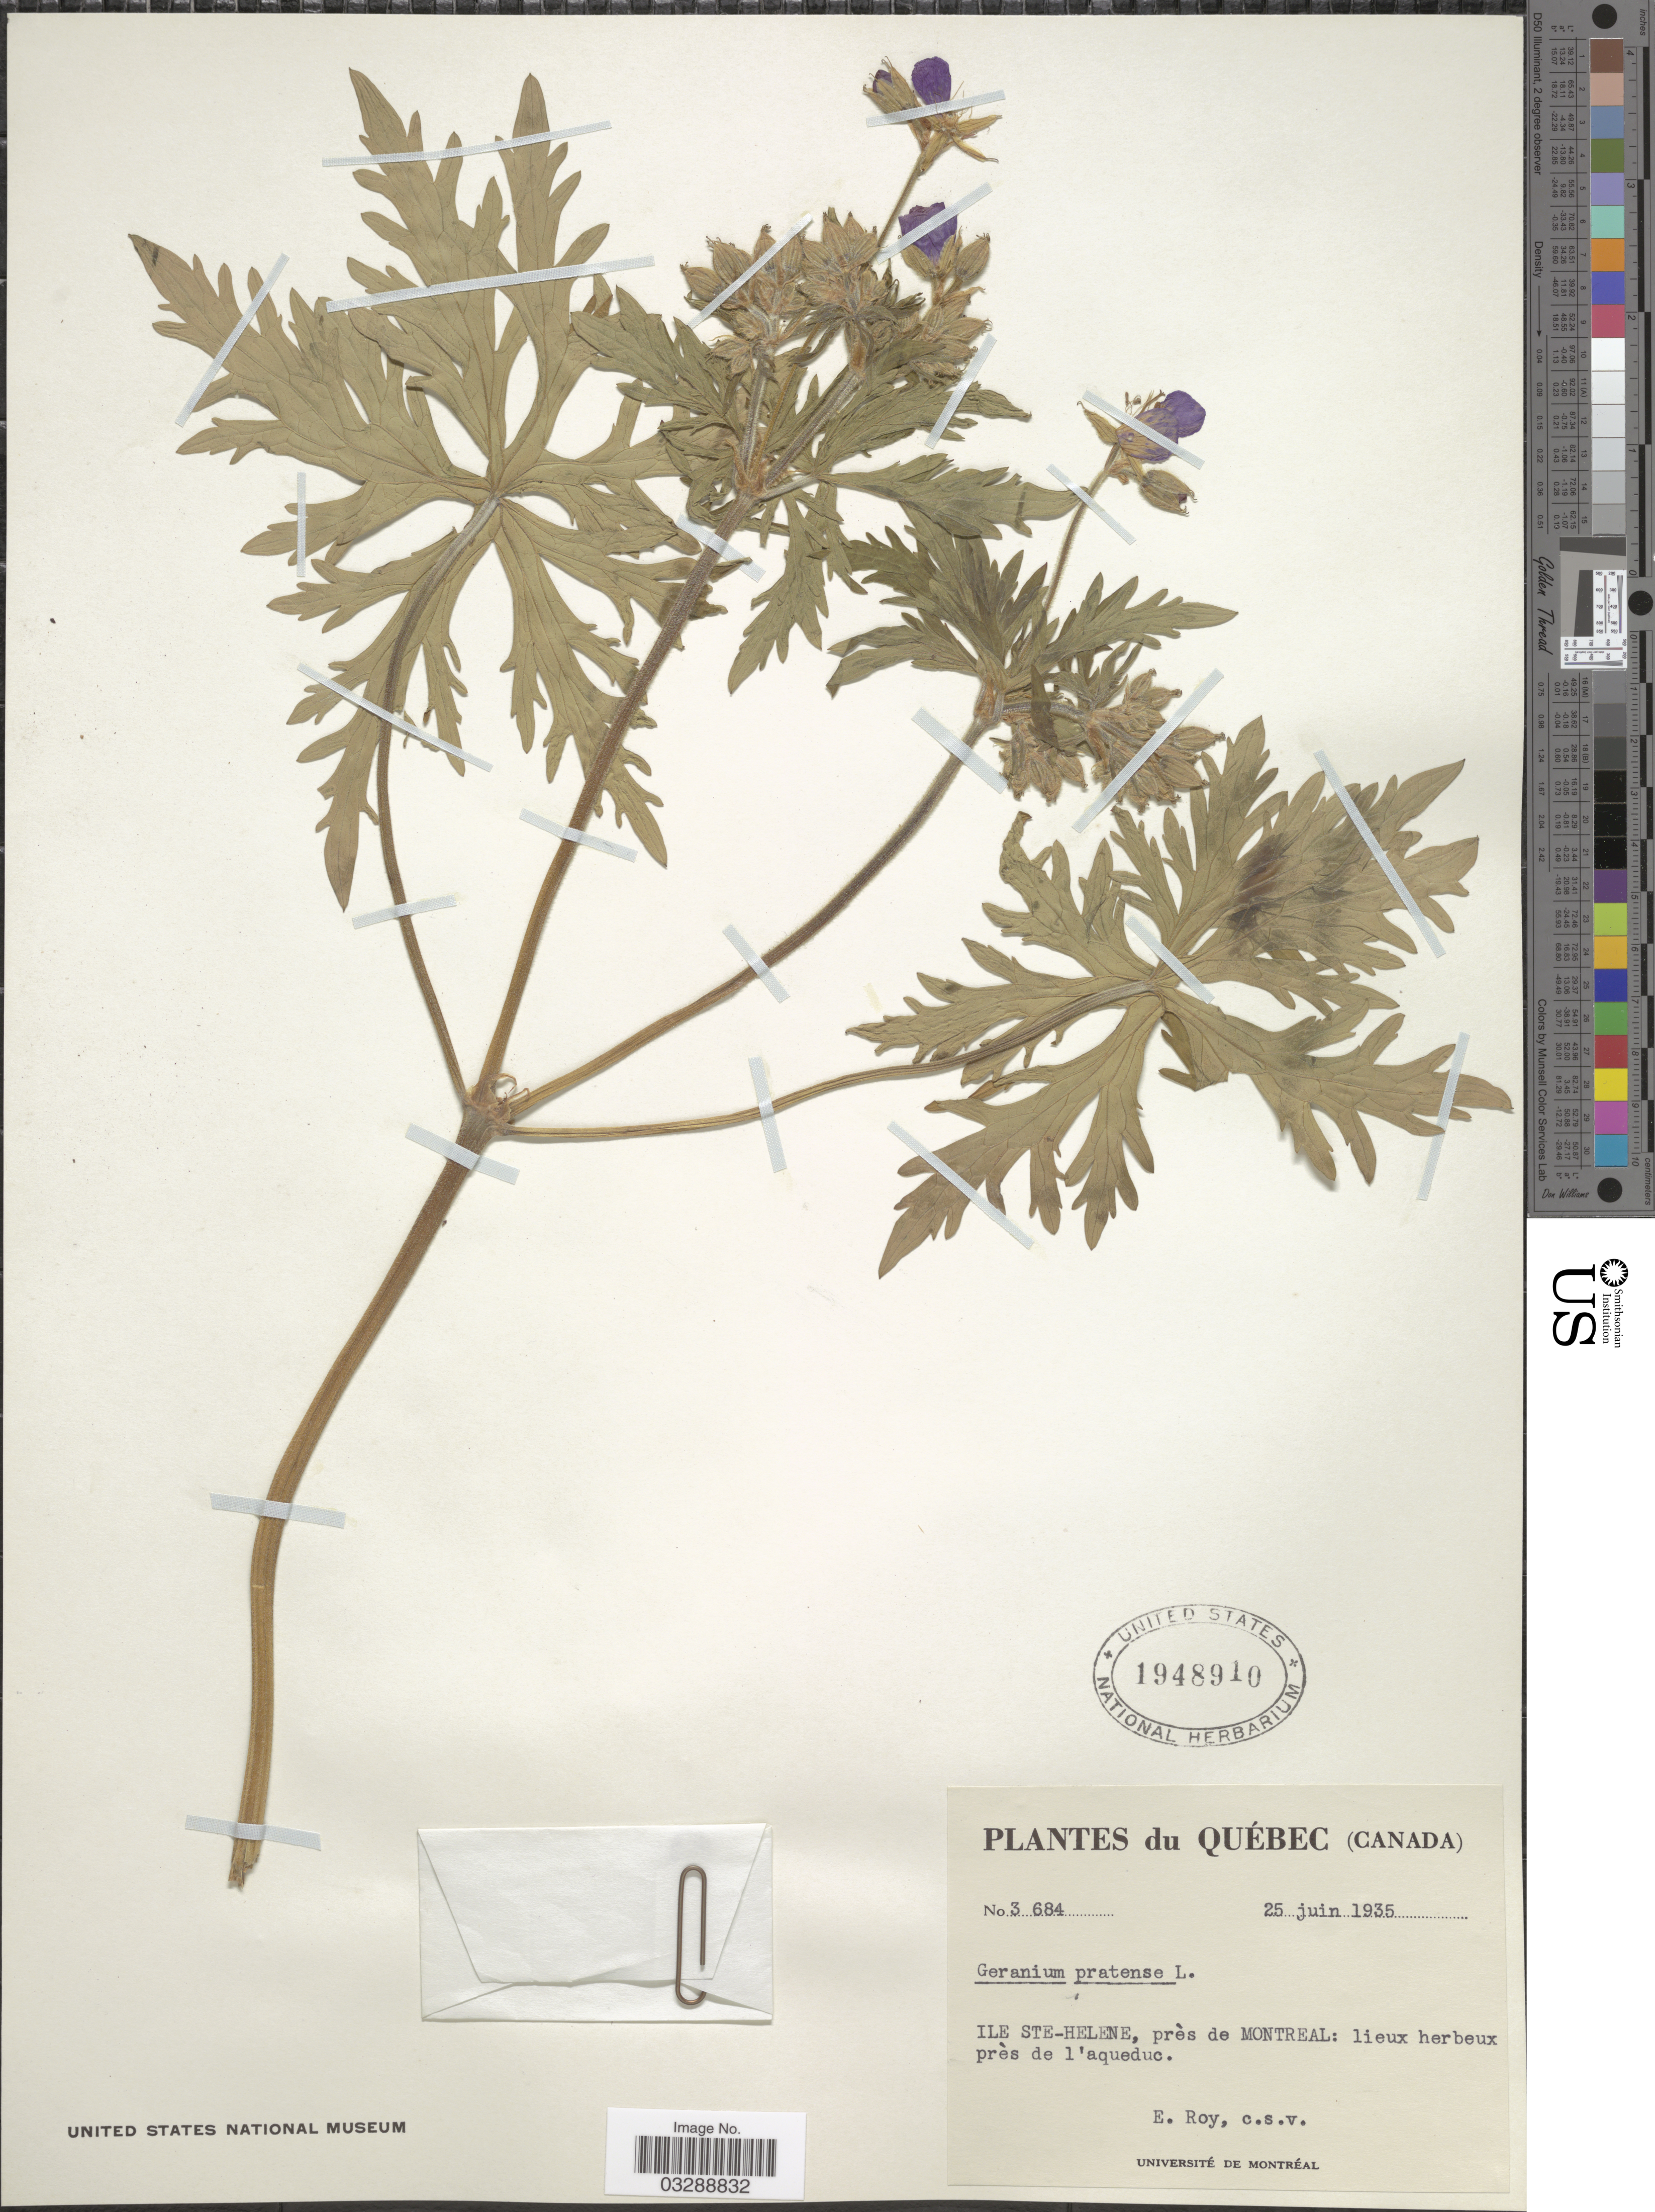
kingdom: Plantae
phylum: Tracheophyta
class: Magnoliopsida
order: Geraniales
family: Geraniaceae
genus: Geranium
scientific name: Geranium pratense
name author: L.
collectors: E. Roy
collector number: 3684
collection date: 1935-06-25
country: Canada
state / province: Quebec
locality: Ile Ste-Helene, près de Montreal: lieux herbeux près de l'aqueduc.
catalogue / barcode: US 1948910